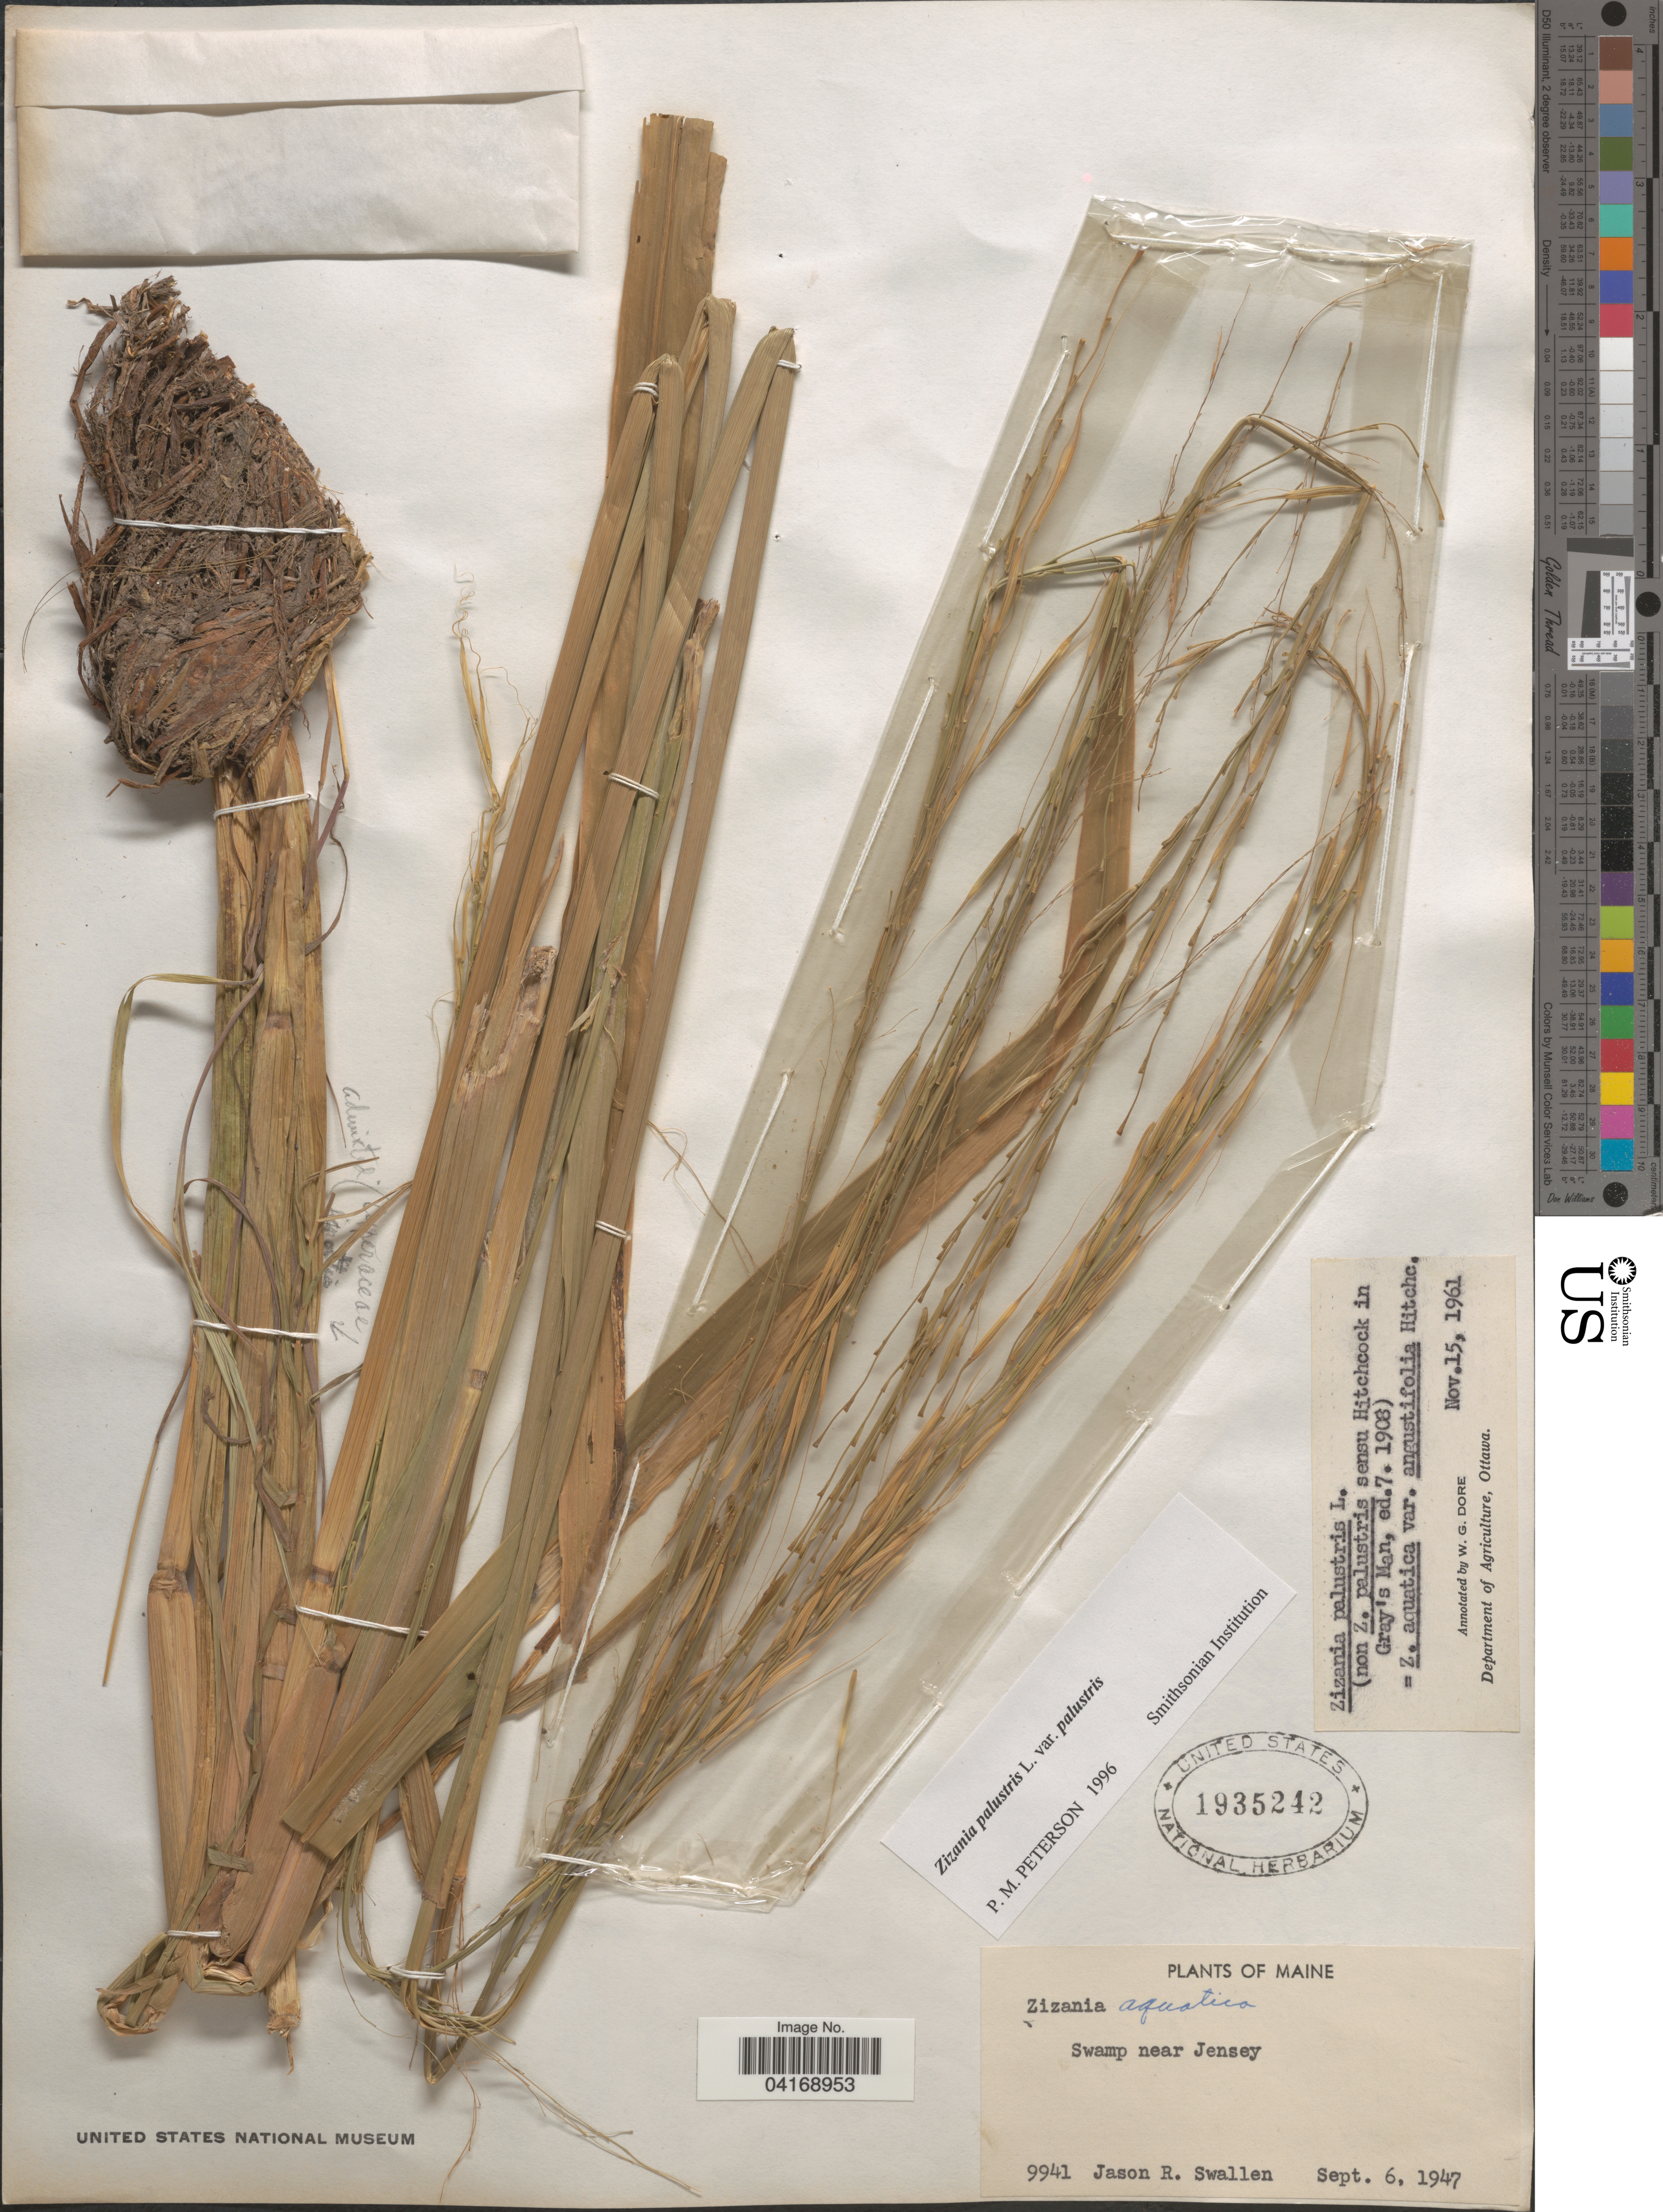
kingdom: Plantae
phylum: Tracheophyta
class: Liliopsida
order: Poales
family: Poaceae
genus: Zizania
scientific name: Zizania palustris var. palustris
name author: L.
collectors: J. R. Swallen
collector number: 9941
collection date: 1947-09-06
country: United States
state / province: Maine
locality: Swamp near Jensey.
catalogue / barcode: US 1935242